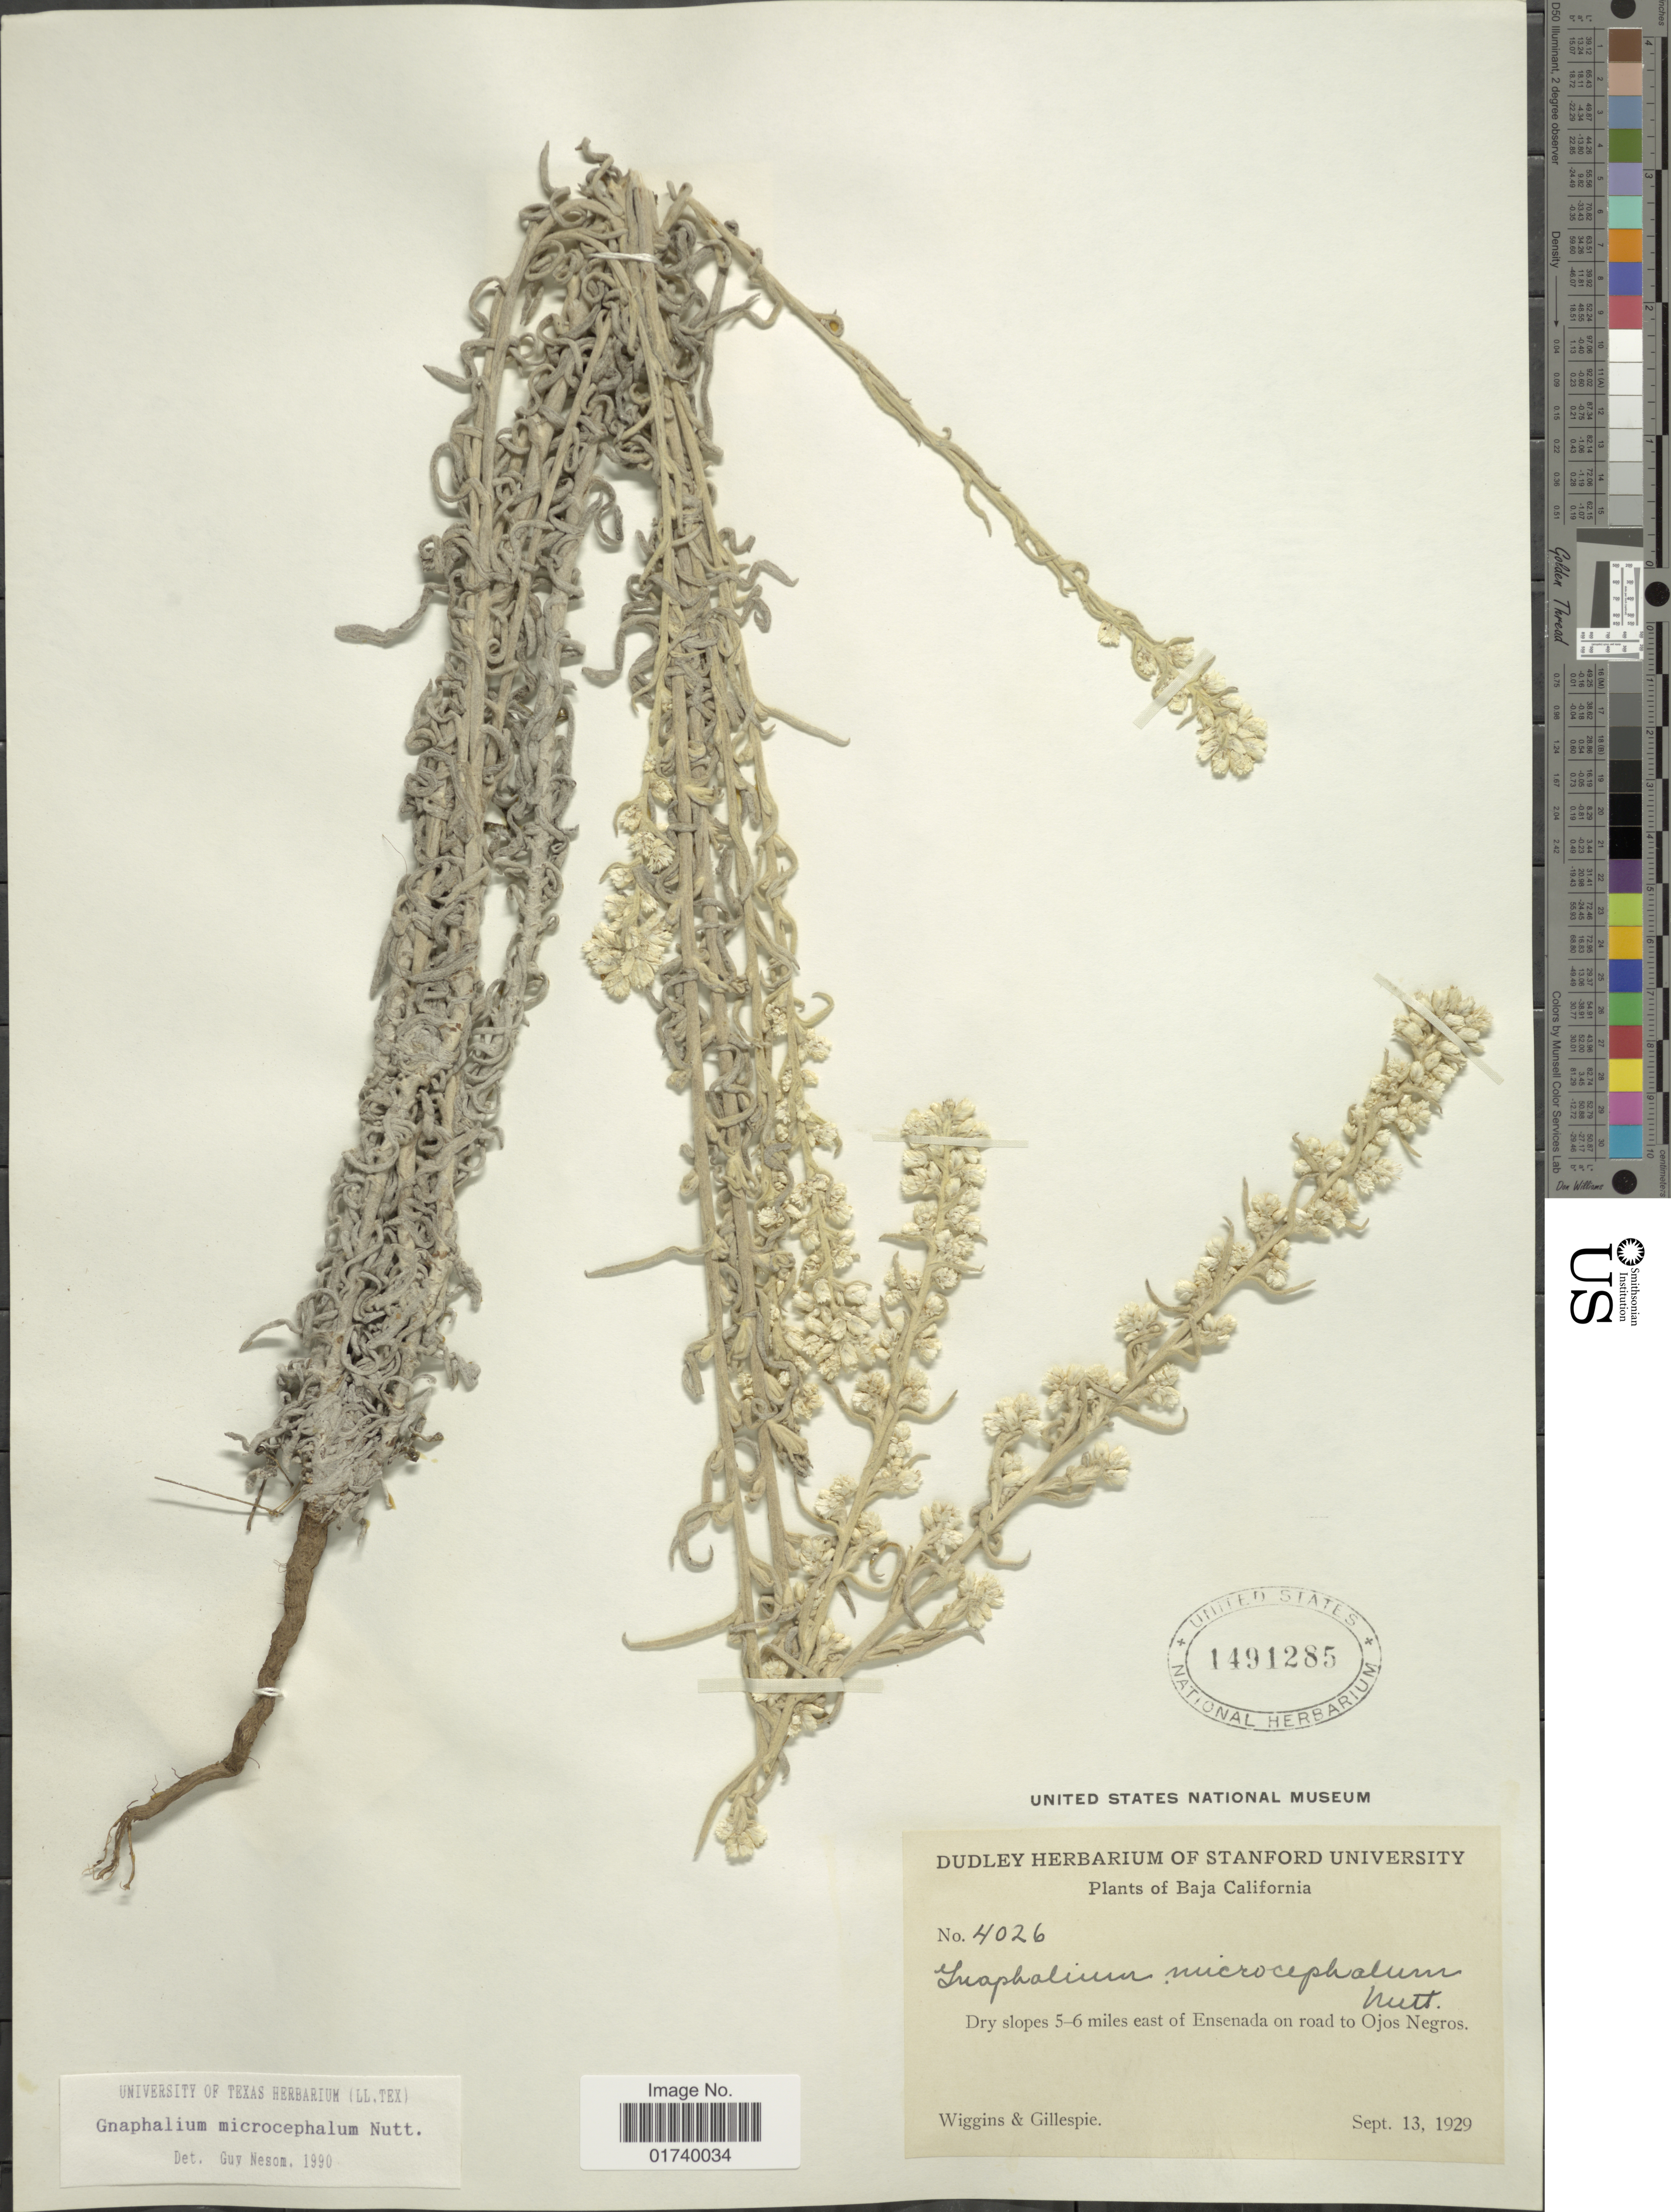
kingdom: Plantae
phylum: Tracheophyta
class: Magnoliopsida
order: Asterales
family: Asteraceae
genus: Pseudognaphalium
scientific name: Pseudognaphalium microcephalum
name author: (Nutt.) Anderb.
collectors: -- Wiggins & -- Gillespie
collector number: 4026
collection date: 1929-09-13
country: Mexico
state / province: Baja California Norte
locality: Dry slopes 5 - 6 miles east of Ensenada on road to Ojos Negros.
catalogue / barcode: US 1491285